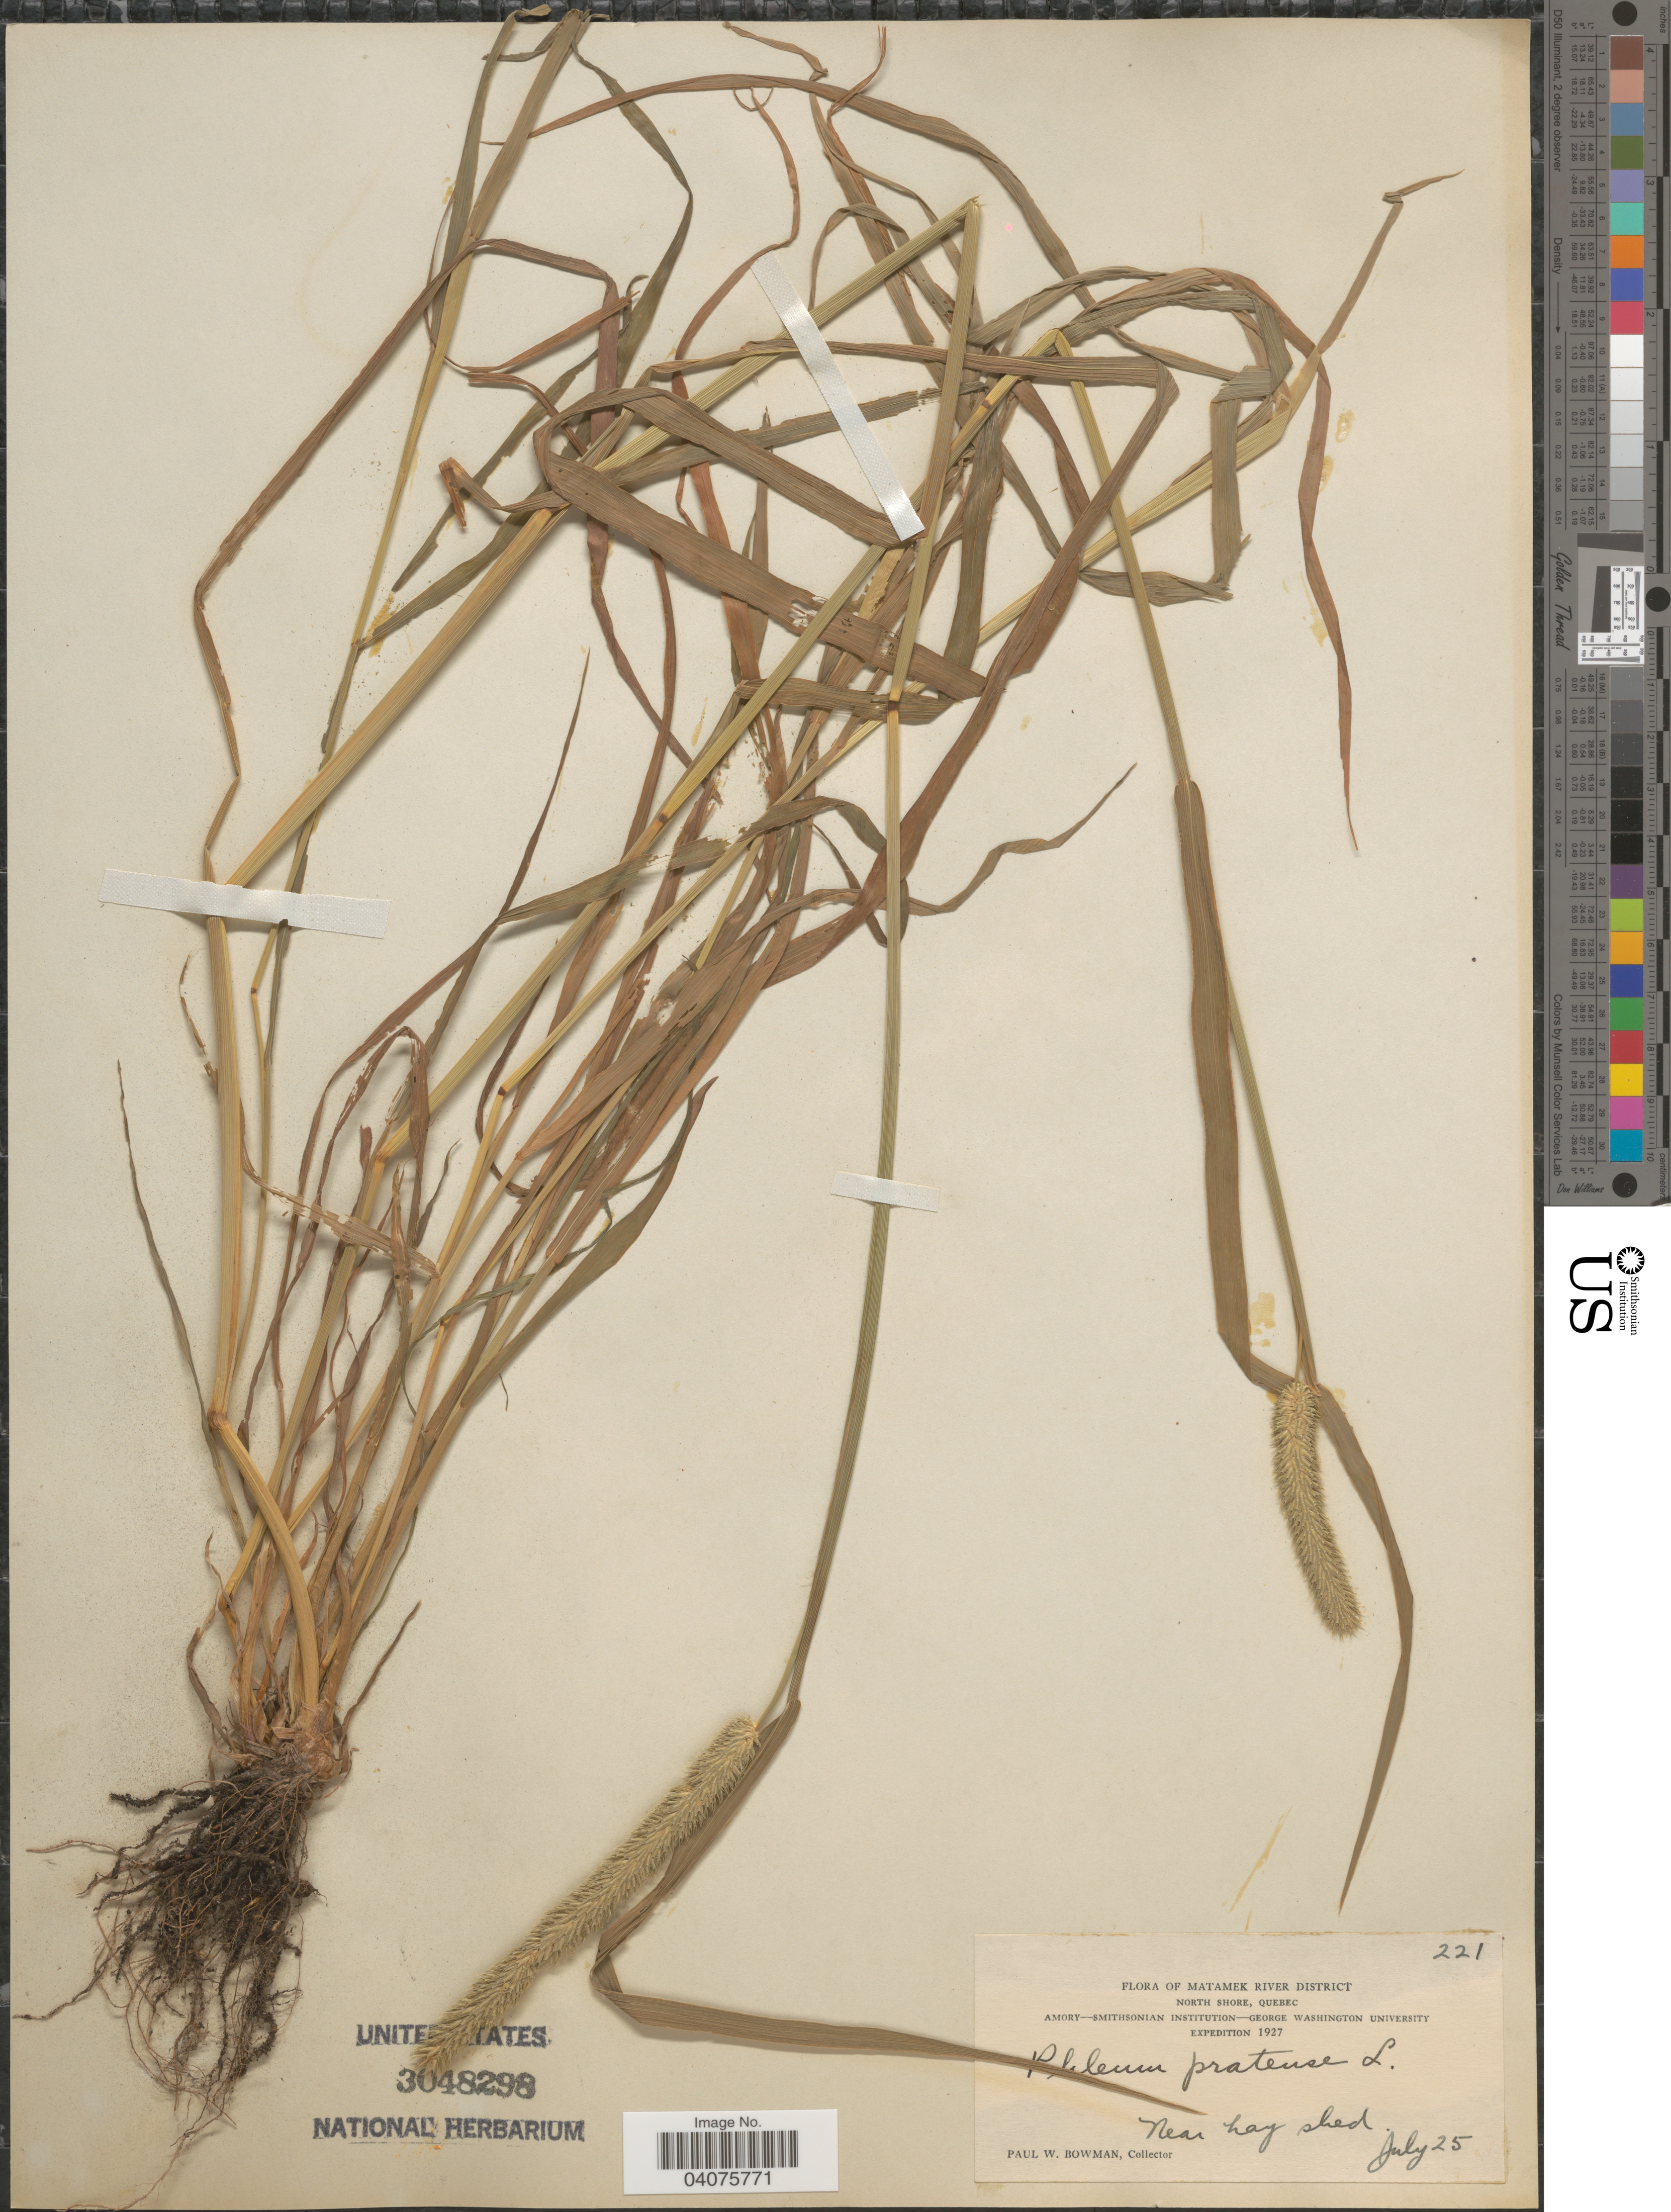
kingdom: Plantae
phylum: Tracheophyta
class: Liliopsida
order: Poales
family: Poaceae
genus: Phleum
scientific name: Phleum pratense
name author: L.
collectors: P. Bowman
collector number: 221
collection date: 1927-07-25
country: Canada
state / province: Quebec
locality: Matamek River District. North Shore. Amory-Smithsonian Institution-George Washington University Expedition 1927. Near hay shed.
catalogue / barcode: US 3048298